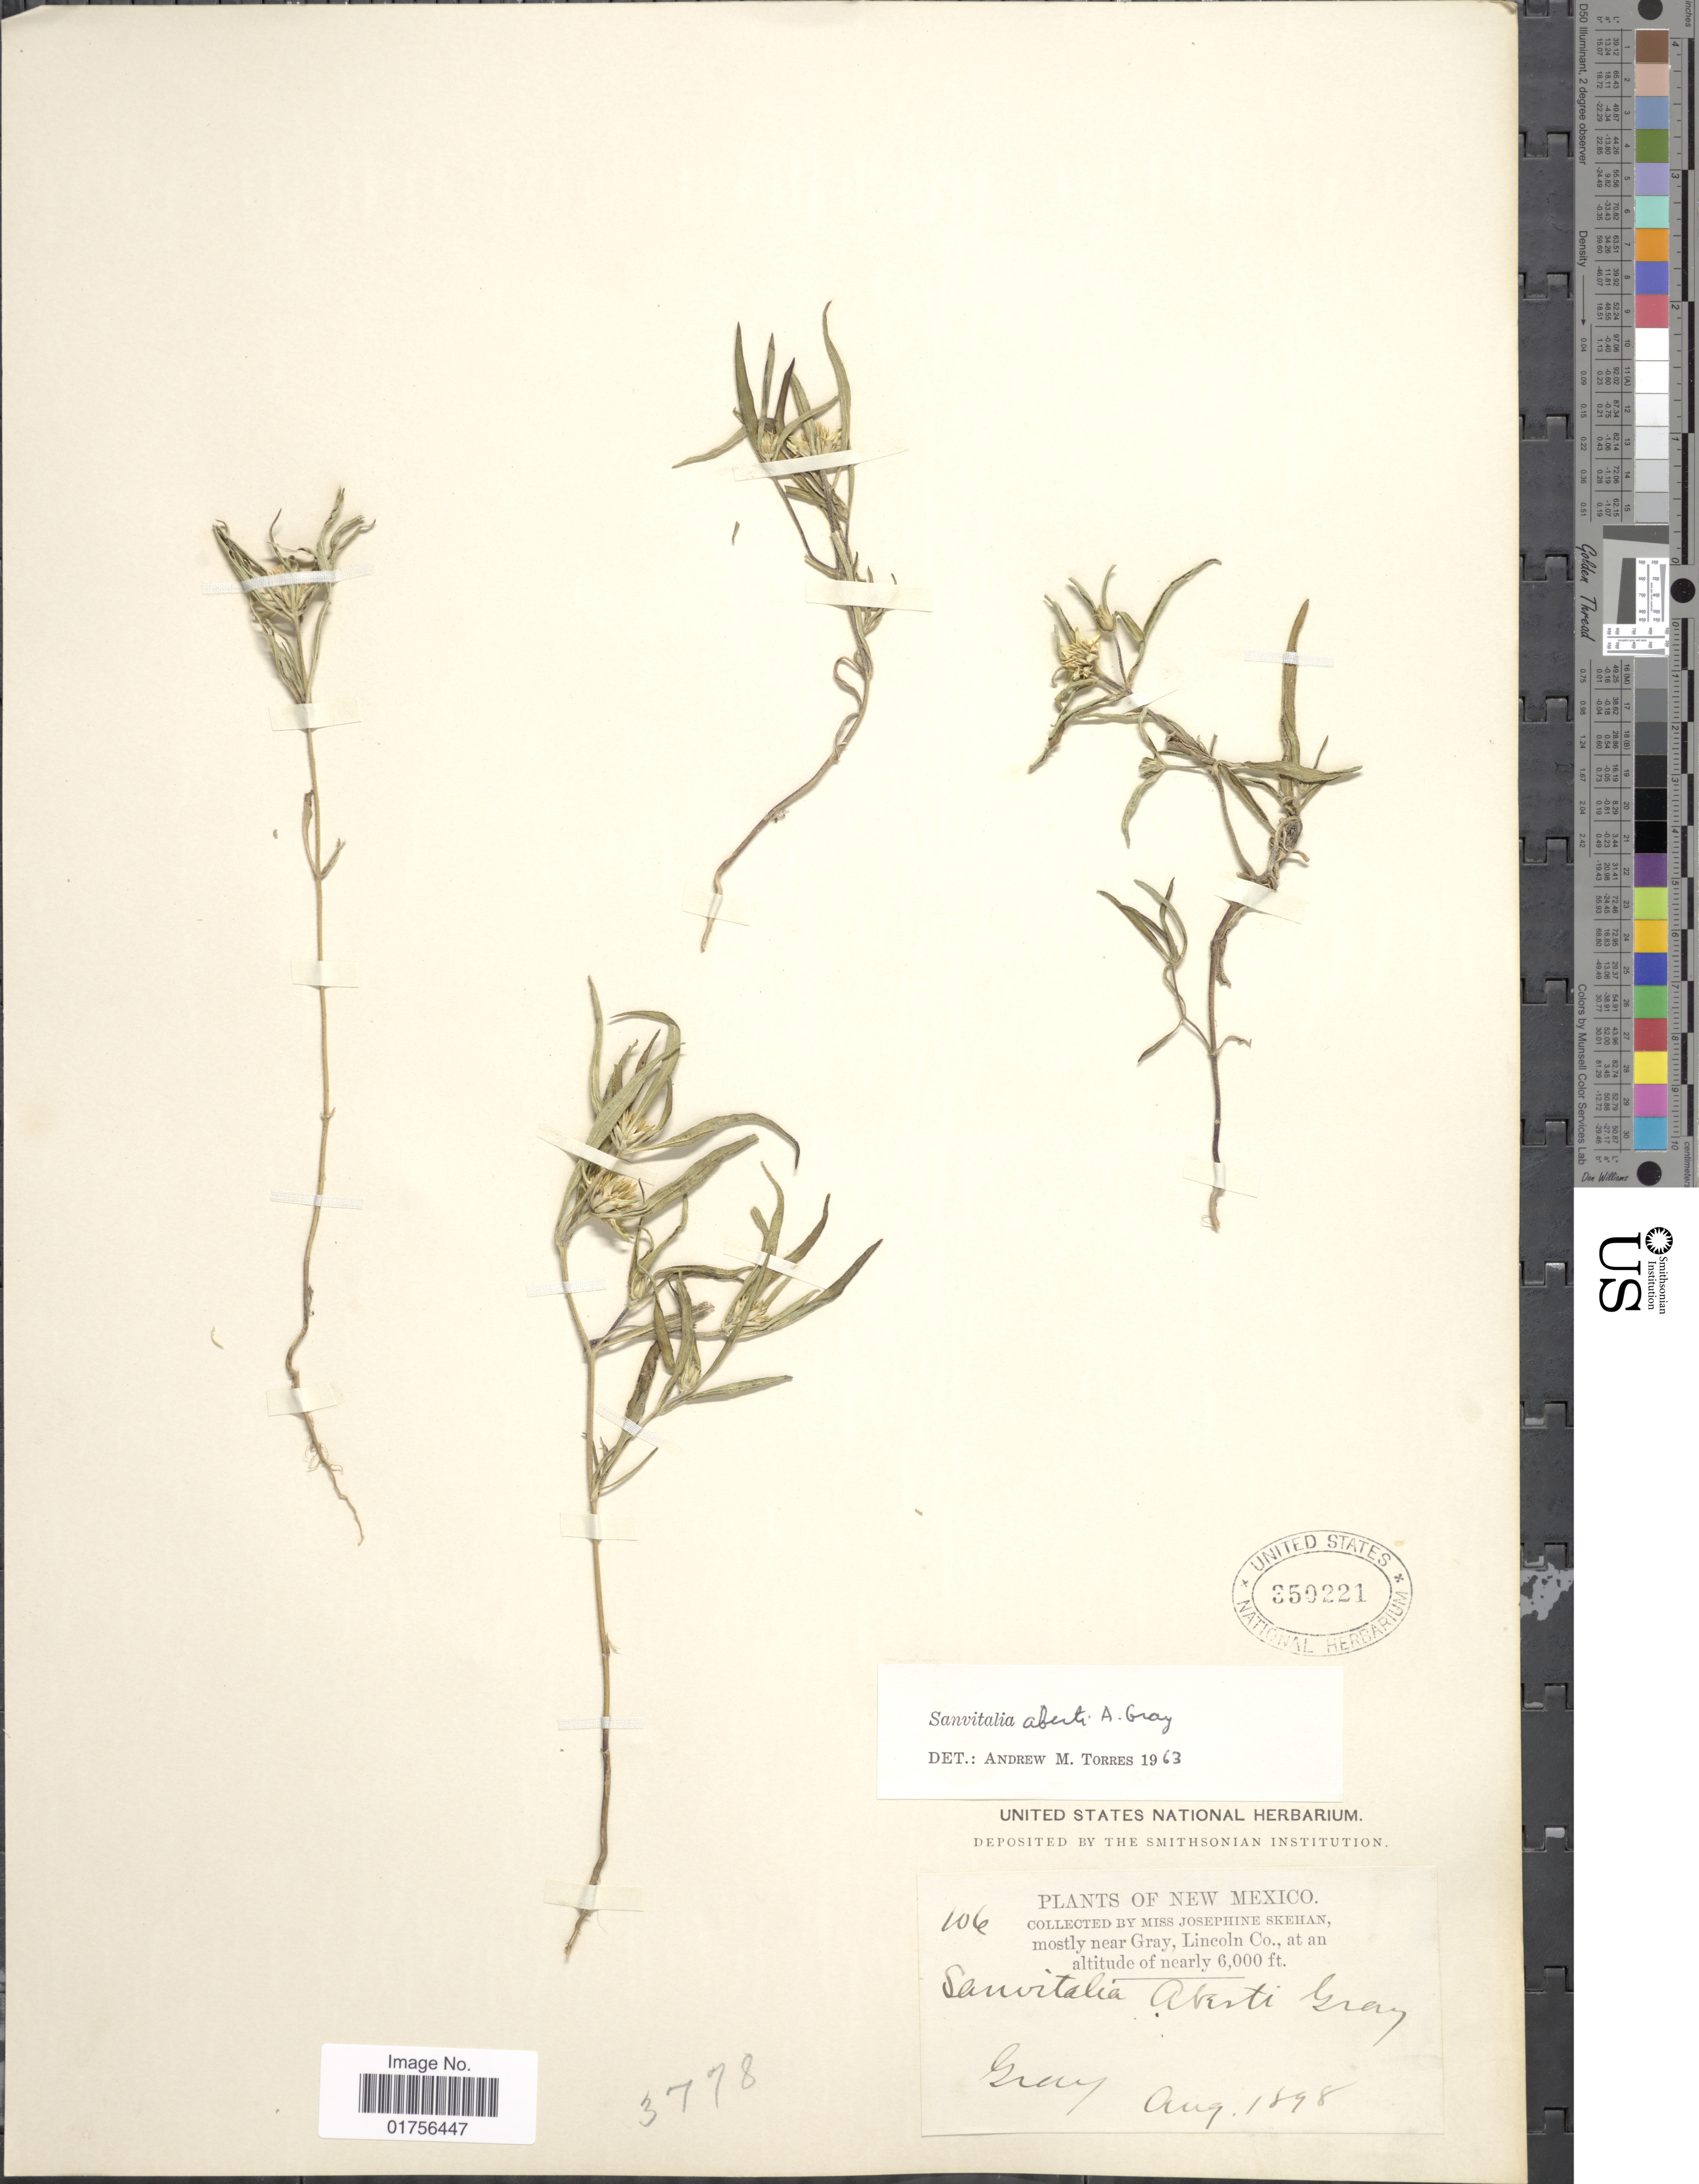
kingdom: Plantae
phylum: Tracheophyta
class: Magnoliopsida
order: Asterales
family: Asteraceae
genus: Sanvitalia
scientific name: Sanvitalia aberti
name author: A. Gray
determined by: Skibicki, Samuel V.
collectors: J. Skehan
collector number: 106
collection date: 1898-08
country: United States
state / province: New Mexico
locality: Mostly near Gray, Lincoln Co.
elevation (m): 1829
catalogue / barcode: US 350221